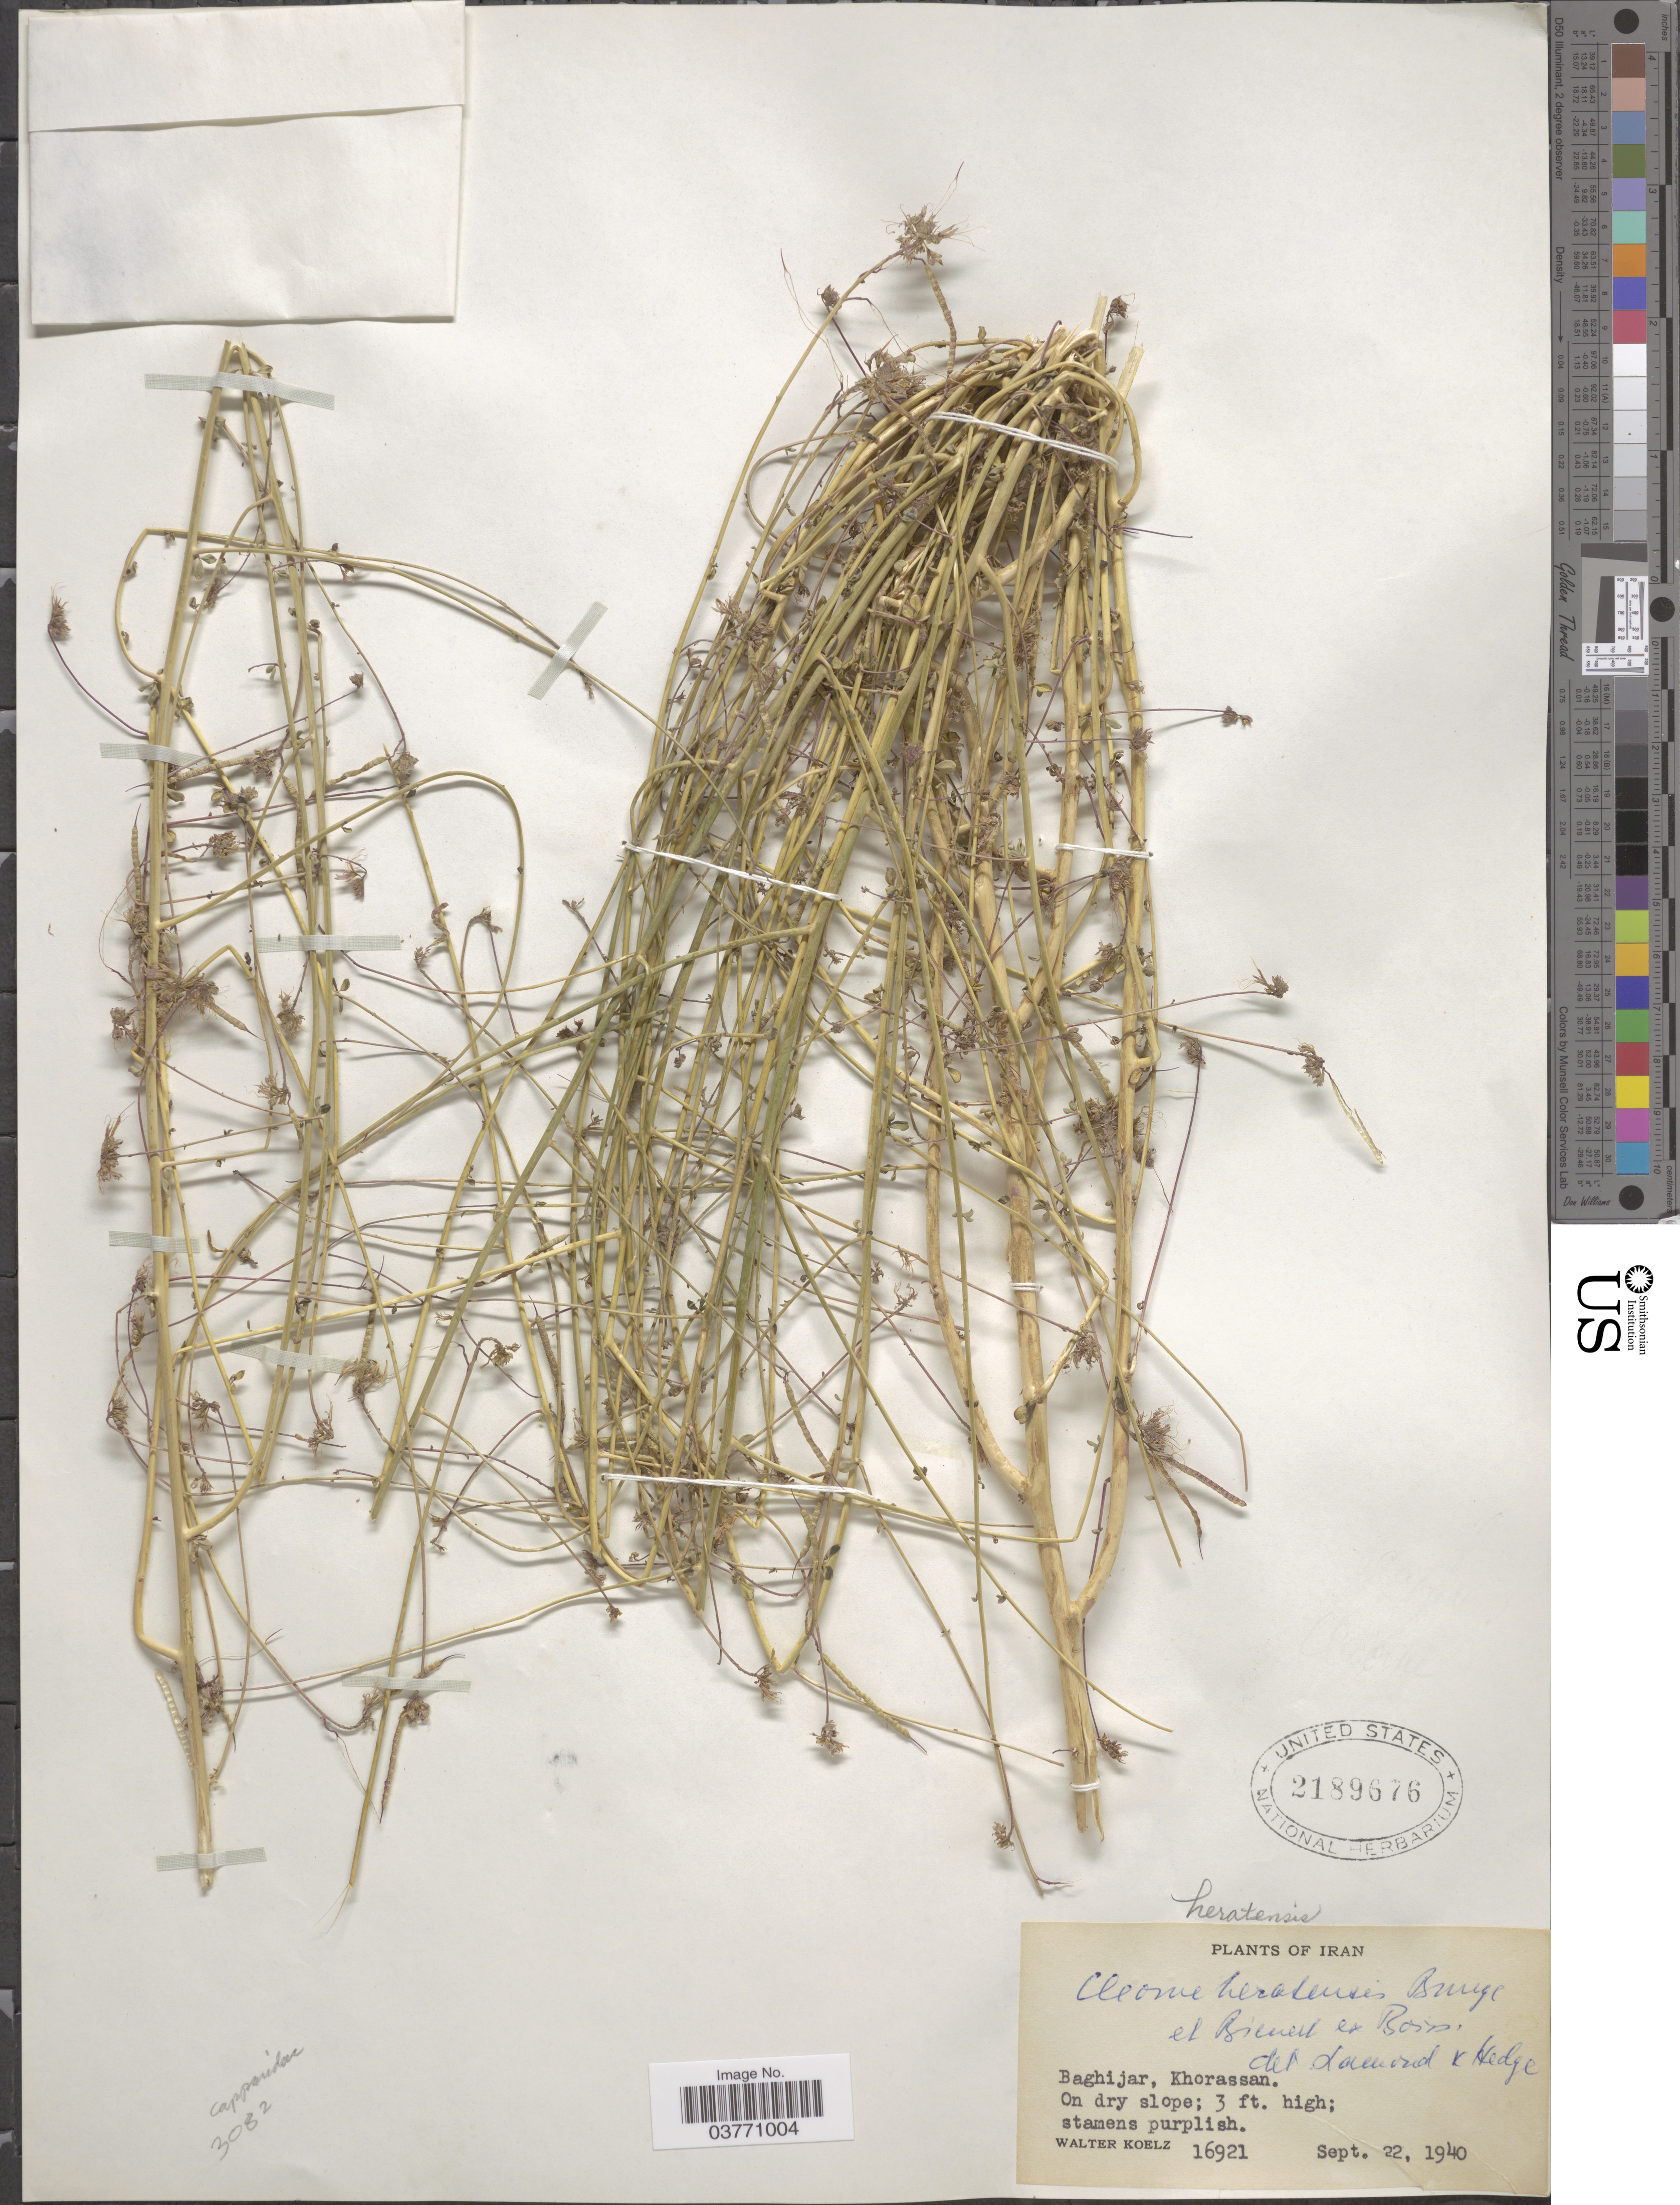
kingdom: Plantae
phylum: Tracheophyta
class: Magnoliopsida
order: Brassicales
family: Cleomaceae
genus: Cleome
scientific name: Cleome heratensis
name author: Bunge & Bien. ex Boiss.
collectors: W. N. Koelz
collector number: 16921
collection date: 1940-09-22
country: Iran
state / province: Khorasan [obsolete]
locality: Baghijar, Khorassan.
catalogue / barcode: US 2189676